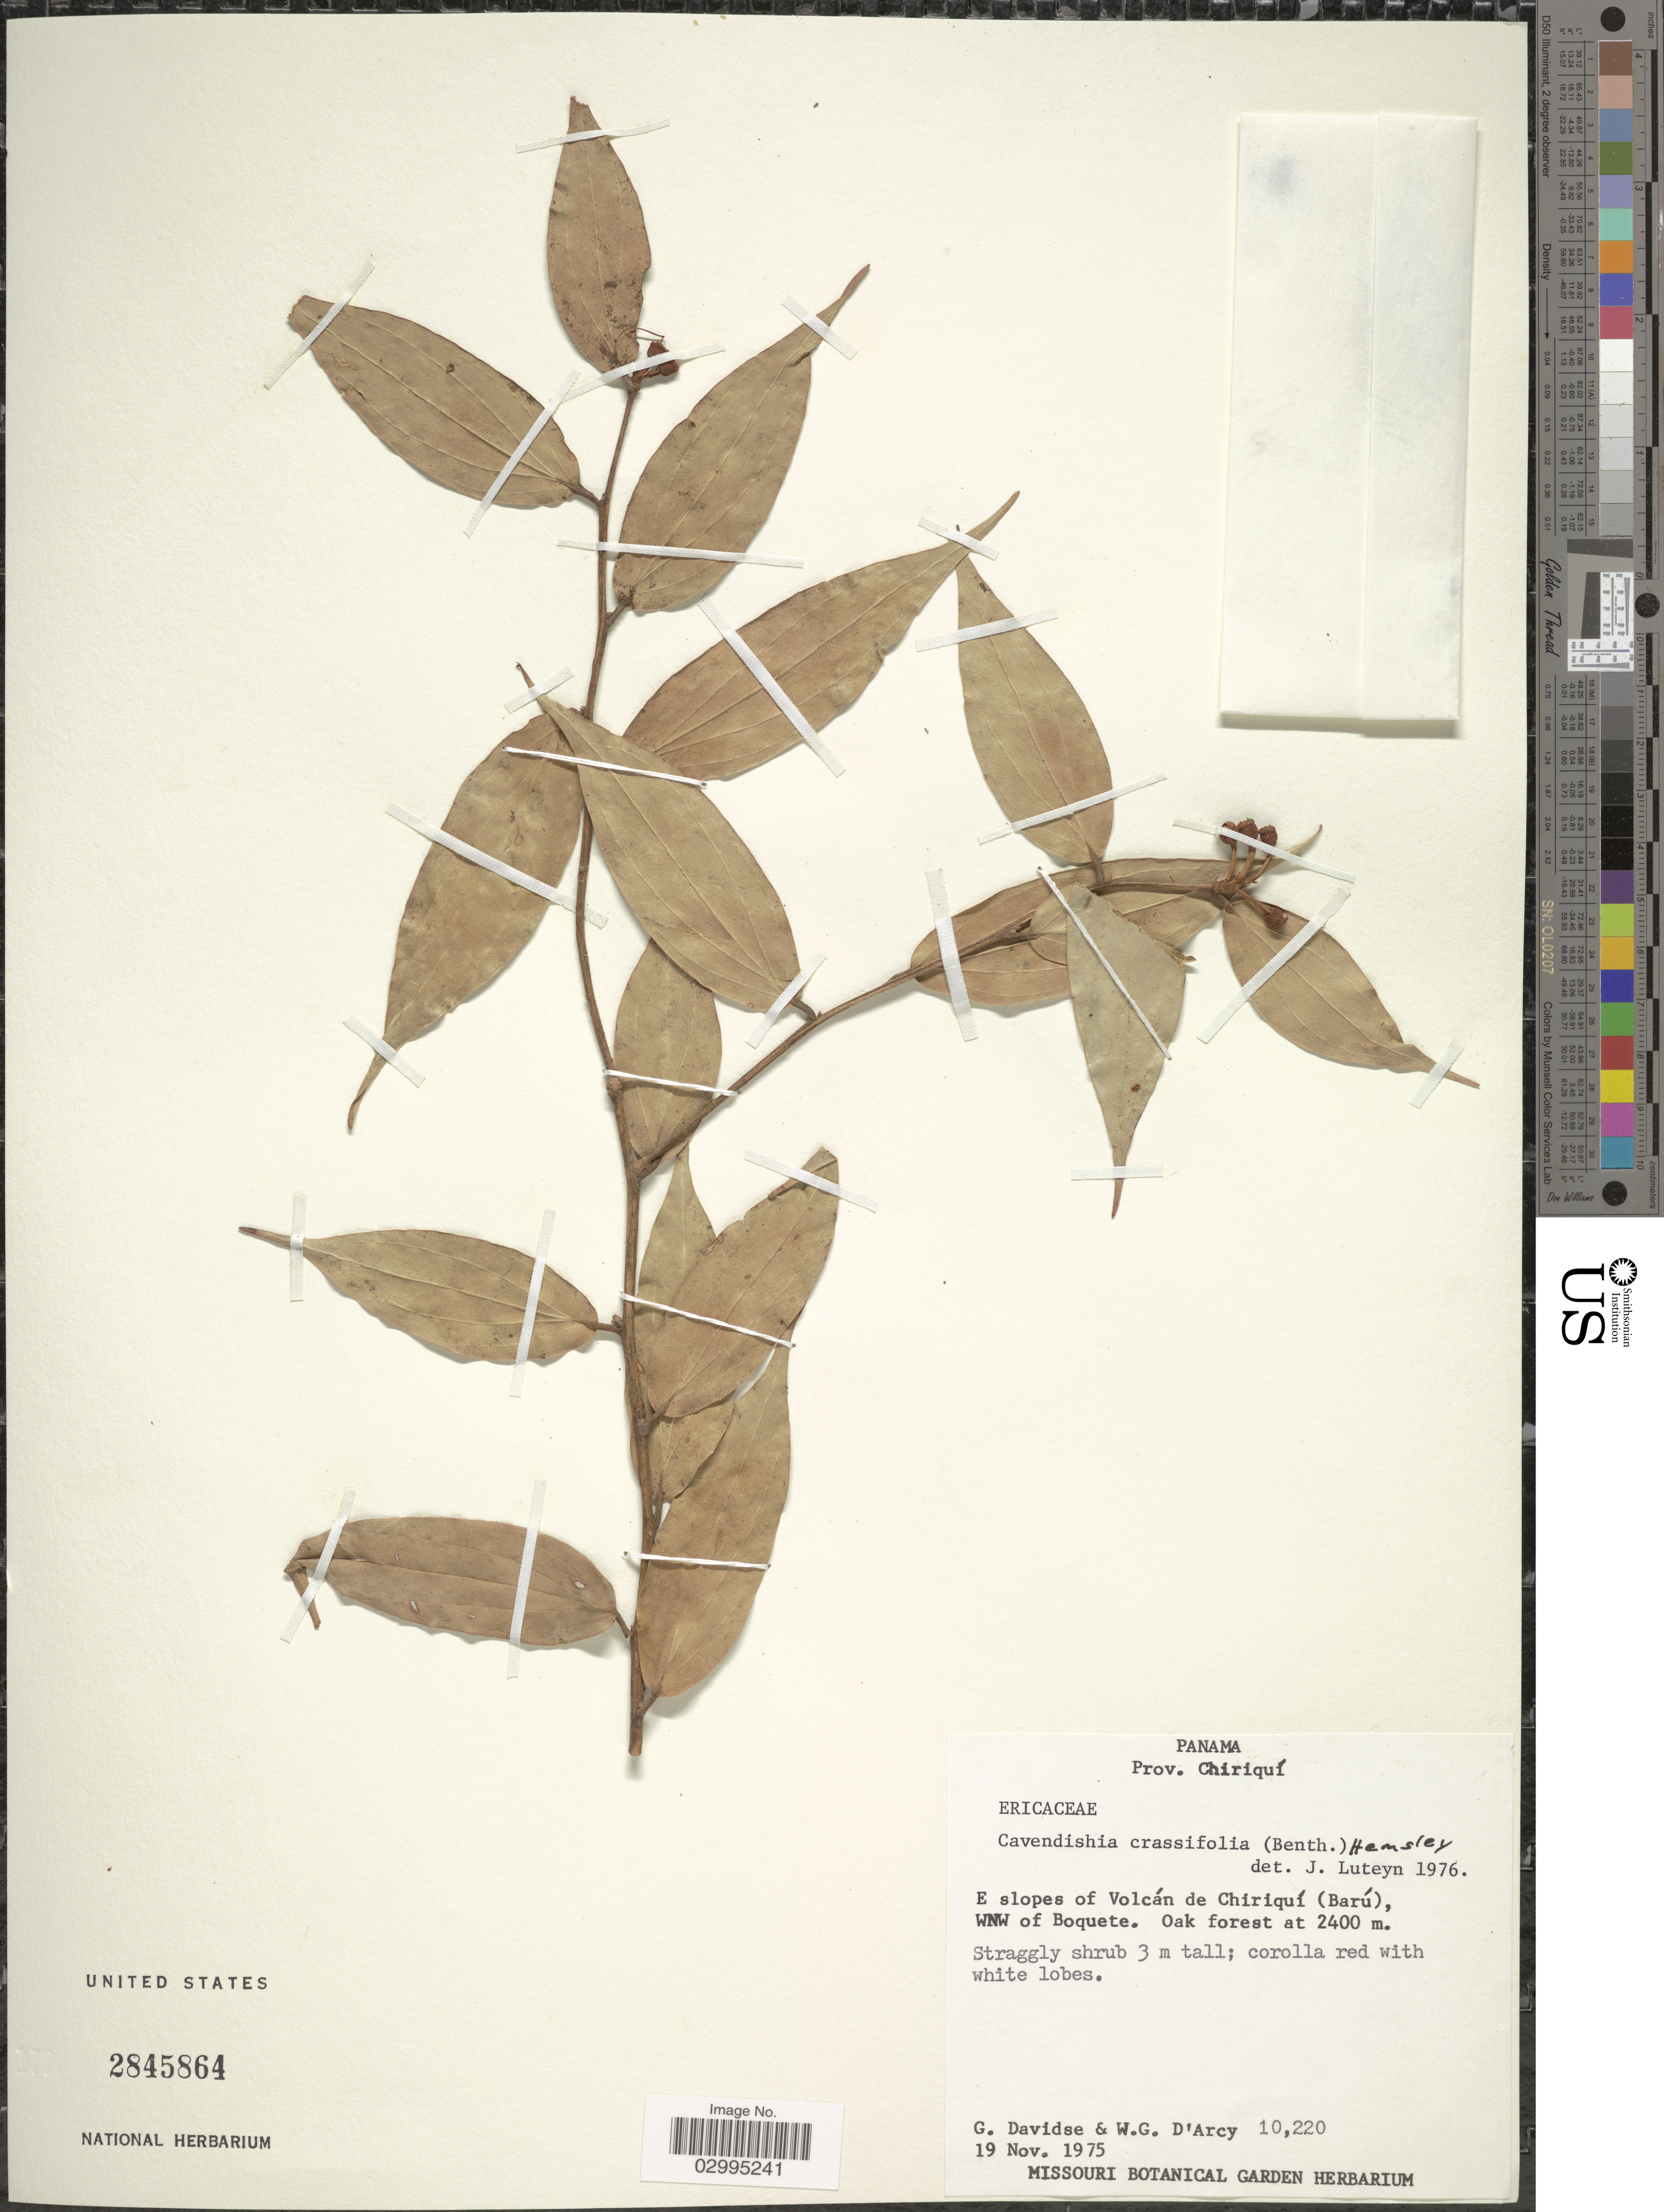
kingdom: Plantae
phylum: Tracheophyta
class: Magnoliopsida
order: Ericales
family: Ericaceae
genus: Cavendishia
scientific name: Cavendishia crassifolia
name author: (Benth.) Hemsl.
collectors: G. Davidse & W. G. D'Arcy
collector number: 10220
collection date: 1975-11-19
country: Panama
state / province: Chiriqui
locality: E slopes of Volcán de Chiriquí (Barú), WNW of Boquete.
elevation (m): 2400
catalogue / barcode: US 2845864